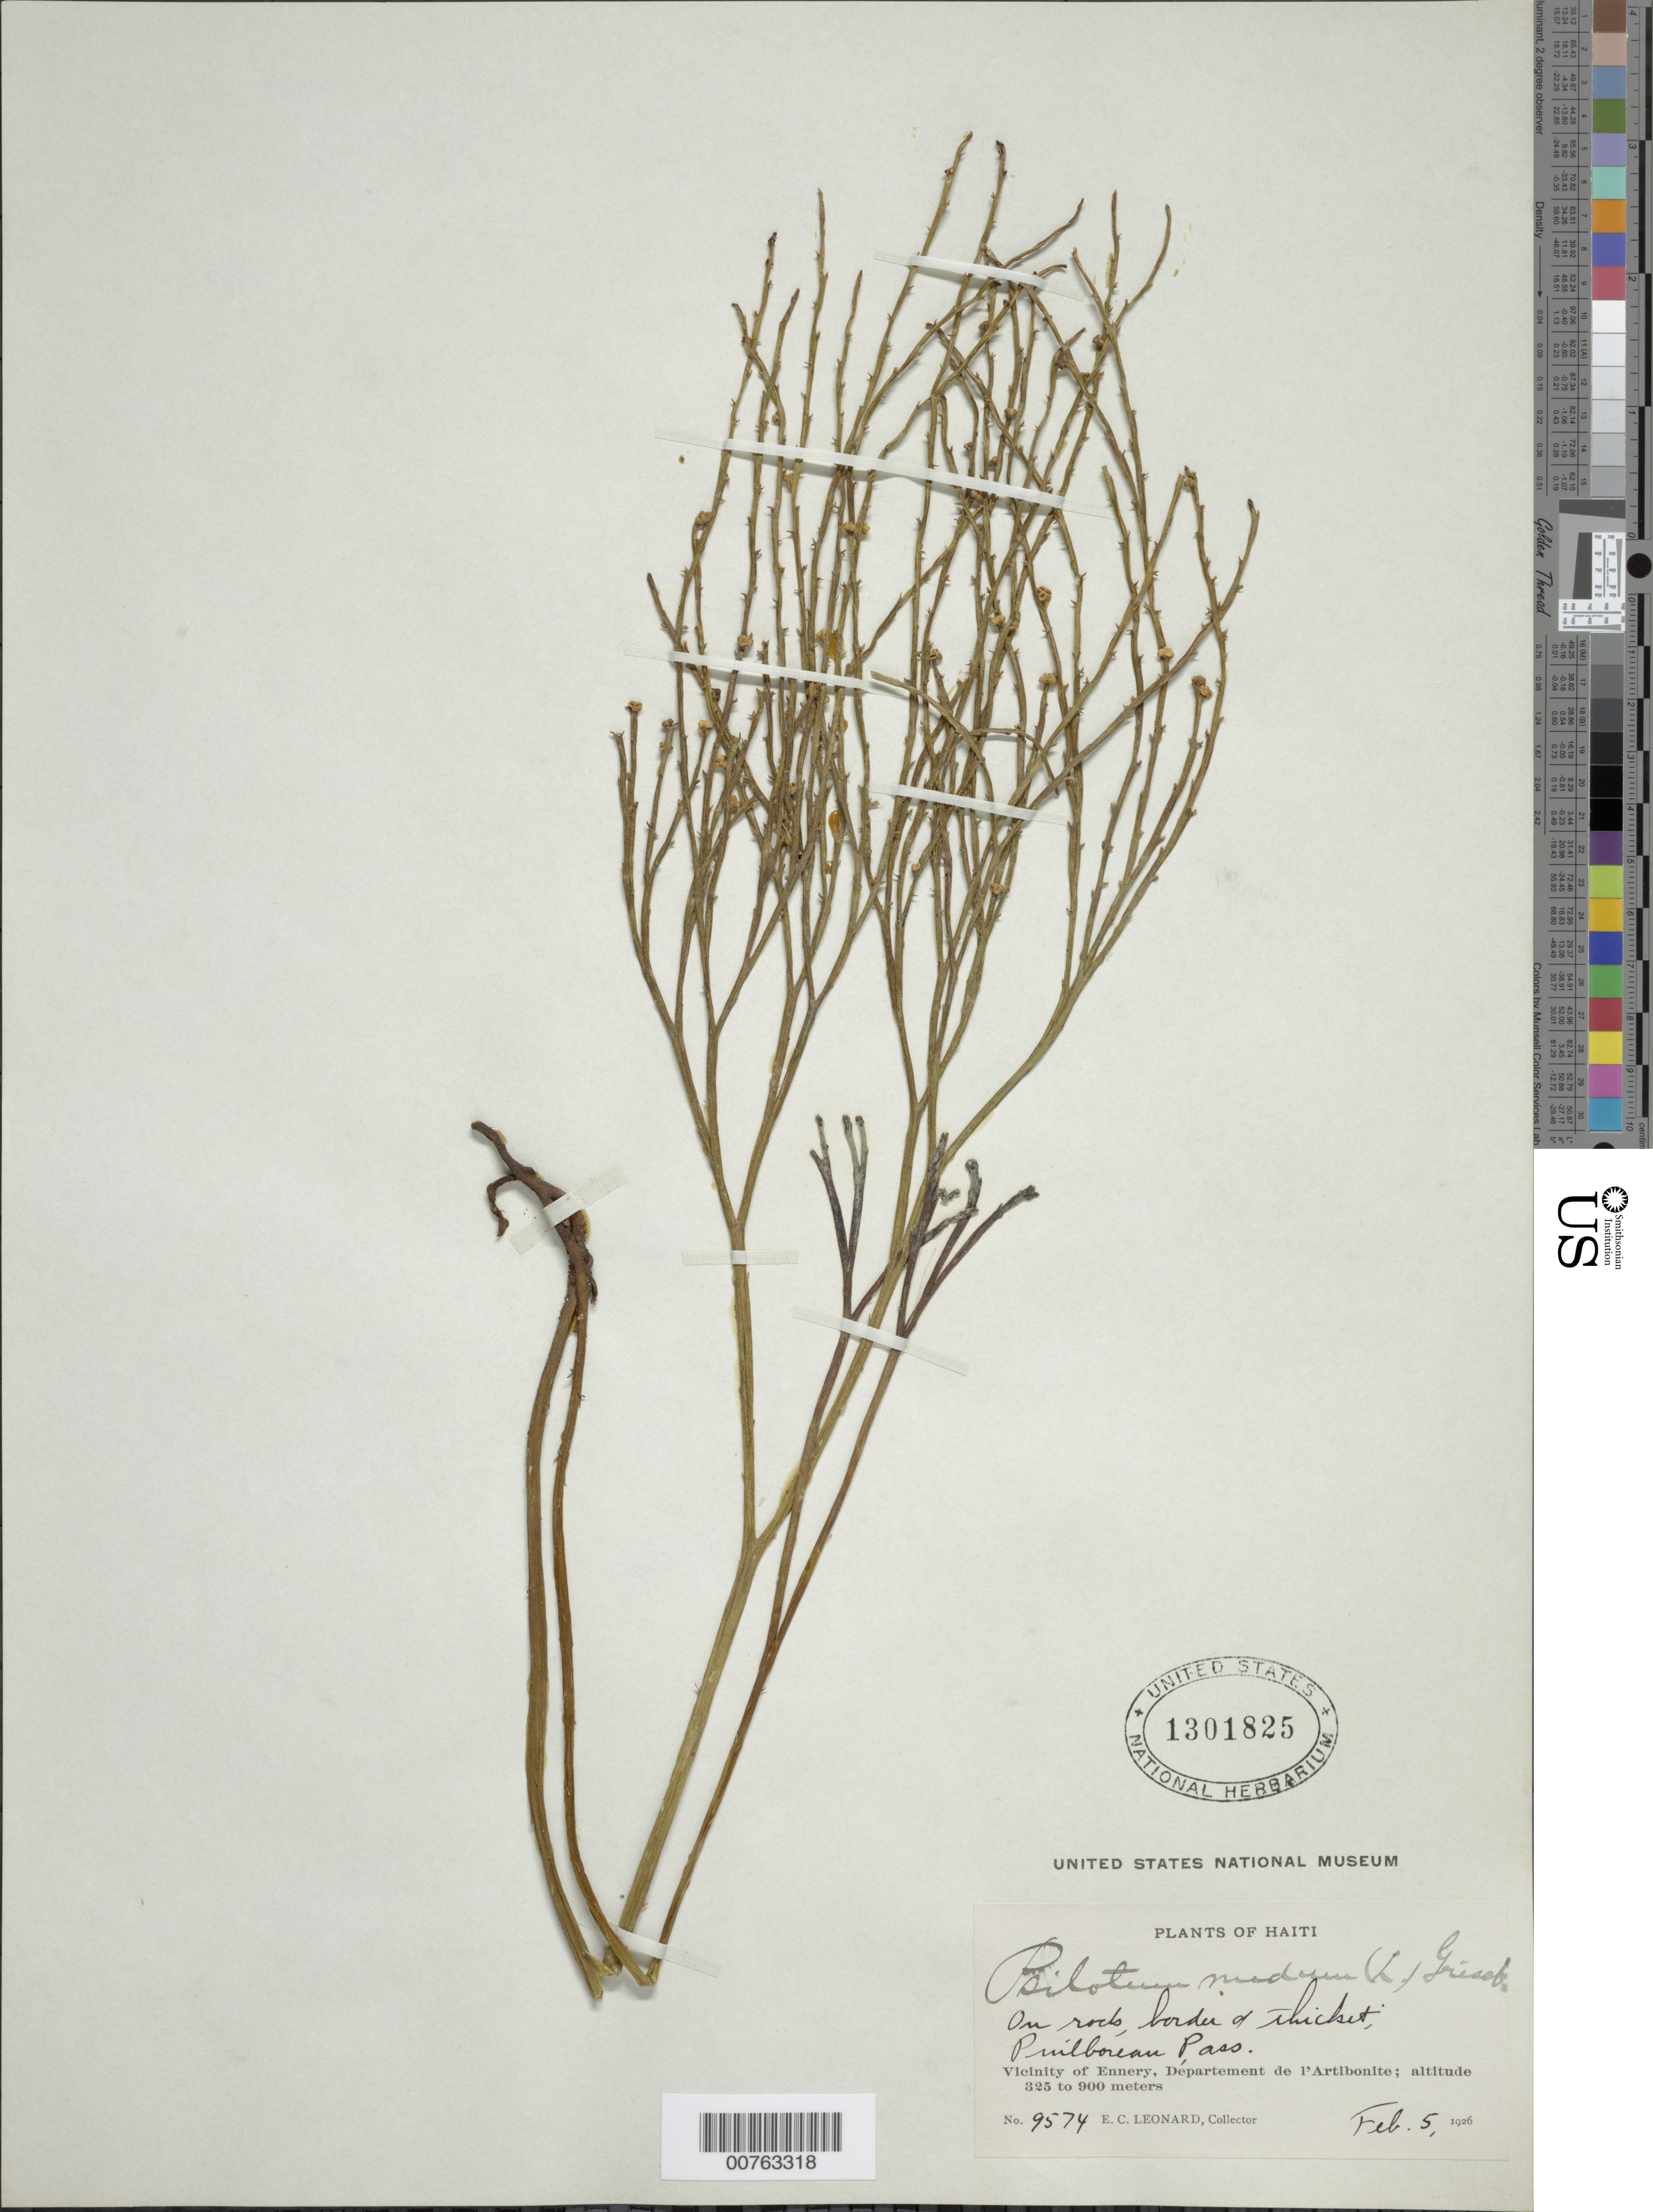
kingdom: Plantae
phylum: Tracheophyta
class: Polypodiopsida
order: Psilotales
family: Psilotaceae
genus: Psilotum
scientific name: Psilotum nudum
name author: (L.) P. Beauv.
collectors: E. C. Leonard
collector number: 9574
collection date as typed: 05 Feb 1926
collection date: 1926-02-05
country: Haiti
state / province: Artibonite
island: Hispaniola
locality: Vicinity of Ennery, Puilboreau Pass.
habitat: On rocks, border of thicket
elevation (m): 325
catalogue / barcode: US 1301825